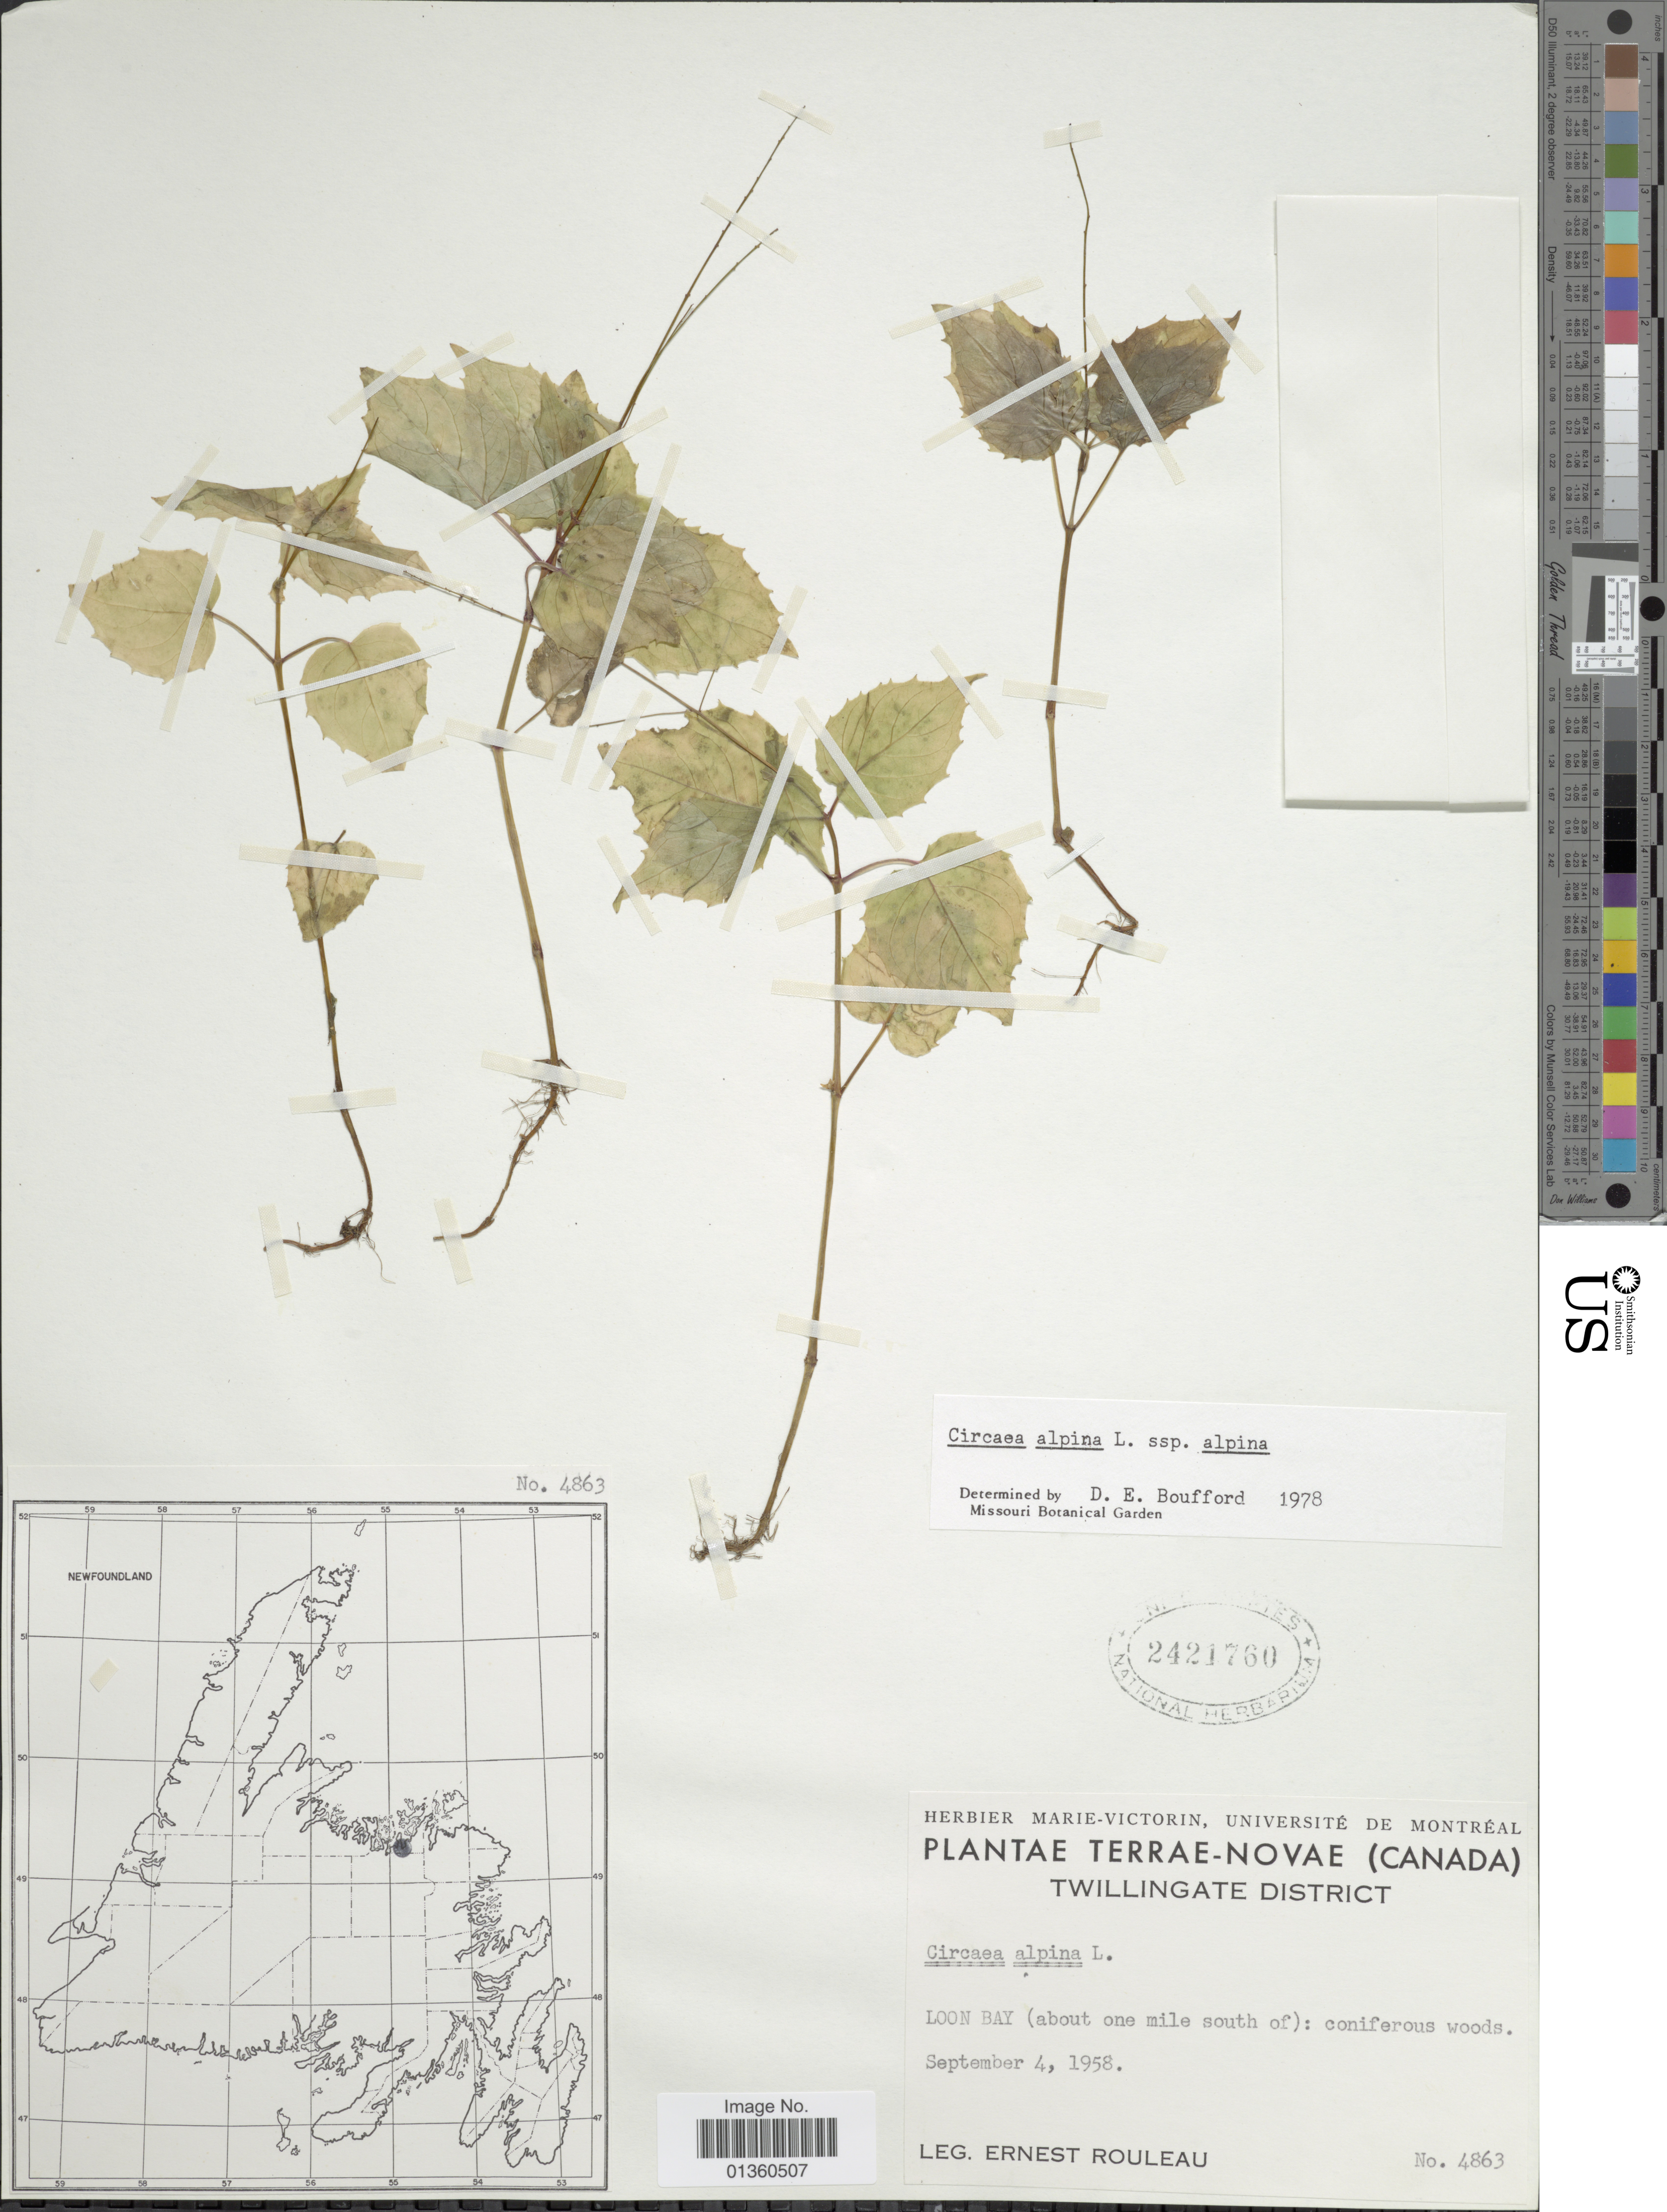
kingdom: Plantae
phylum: Tracheophyta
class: Magnoliopsida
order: Myrtales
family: Onagraceae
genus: Circaea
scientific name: Circaea alpina subsp. alpina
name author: L.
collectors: J. Rouleau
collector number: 4863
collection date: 1958-09-04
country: Canada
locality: Terrae-Novae. Twillingate District, Loon Bay (about one mile south of)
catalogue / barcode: US 2421760